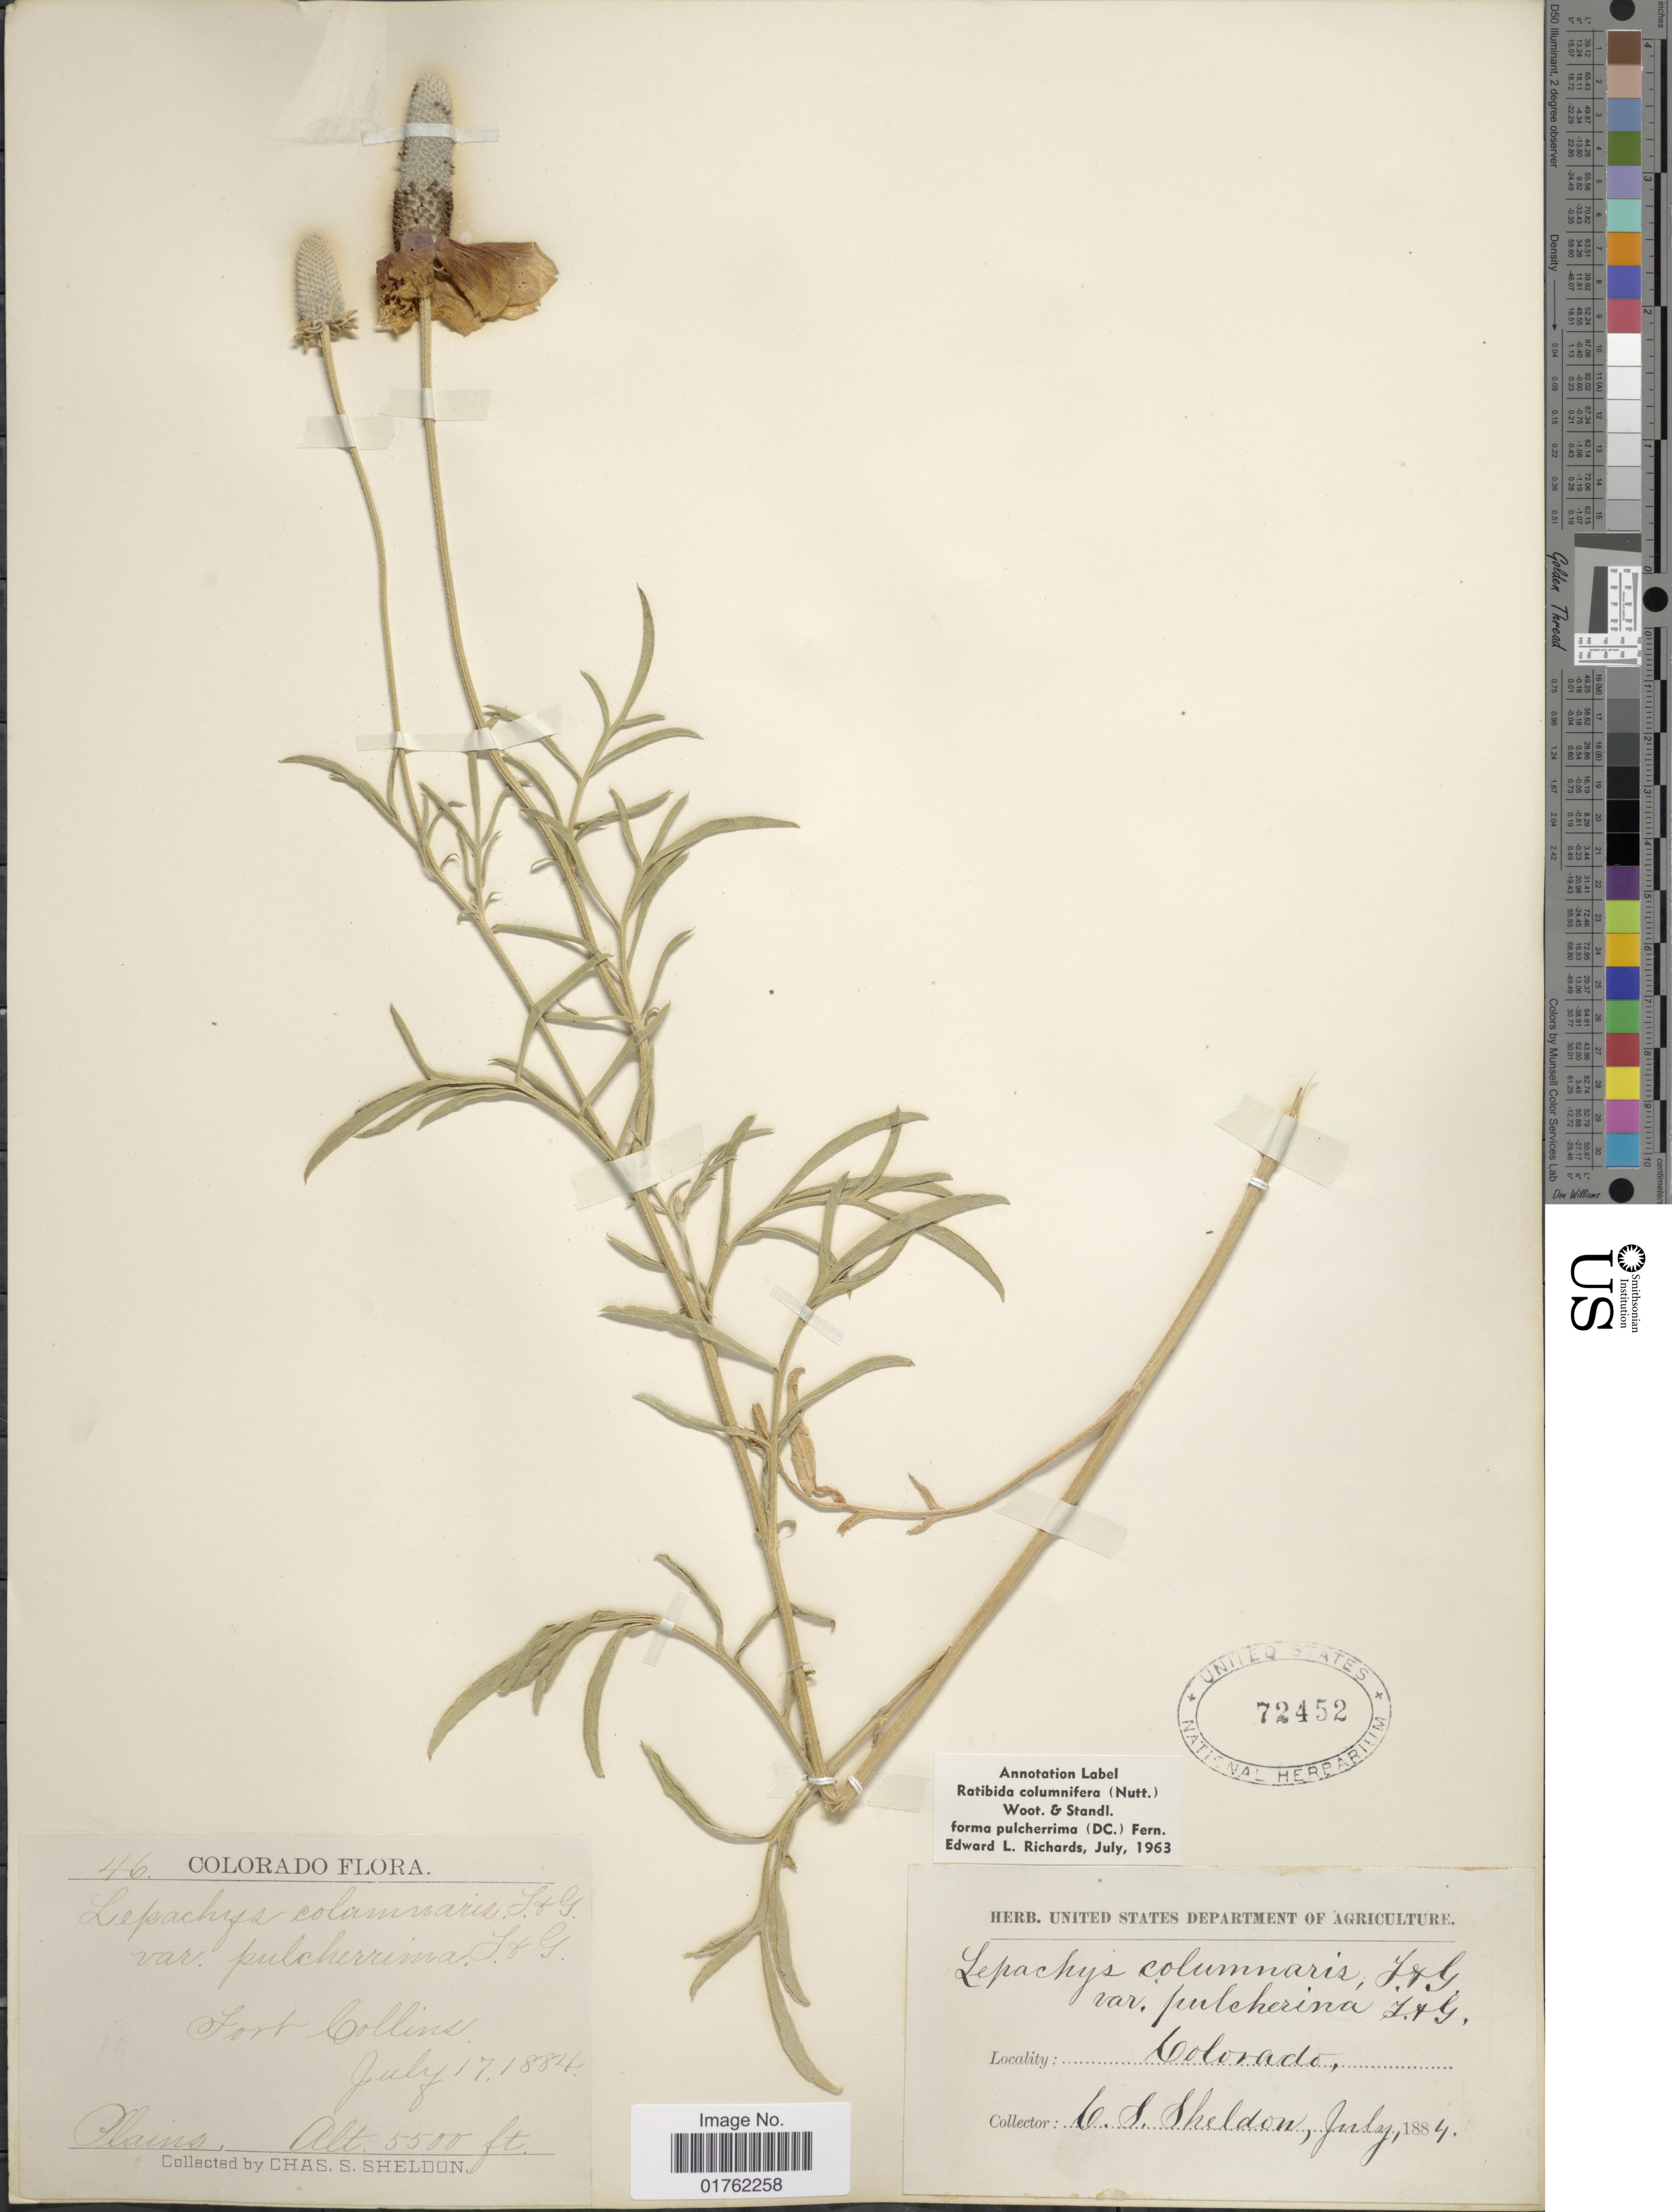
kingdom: Plantae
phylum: Tracheophyta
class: Magnoliopsida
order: Asterales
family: Asteraceae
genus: Ratibida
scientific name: Ratibida columnaris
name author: (Pursh) D. Don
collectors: C. S. Sheldon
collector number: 46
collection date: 1884-07-17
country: United States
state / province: Colorado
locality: Fort Collins, Plains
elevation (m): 1676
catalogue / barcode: US 72452